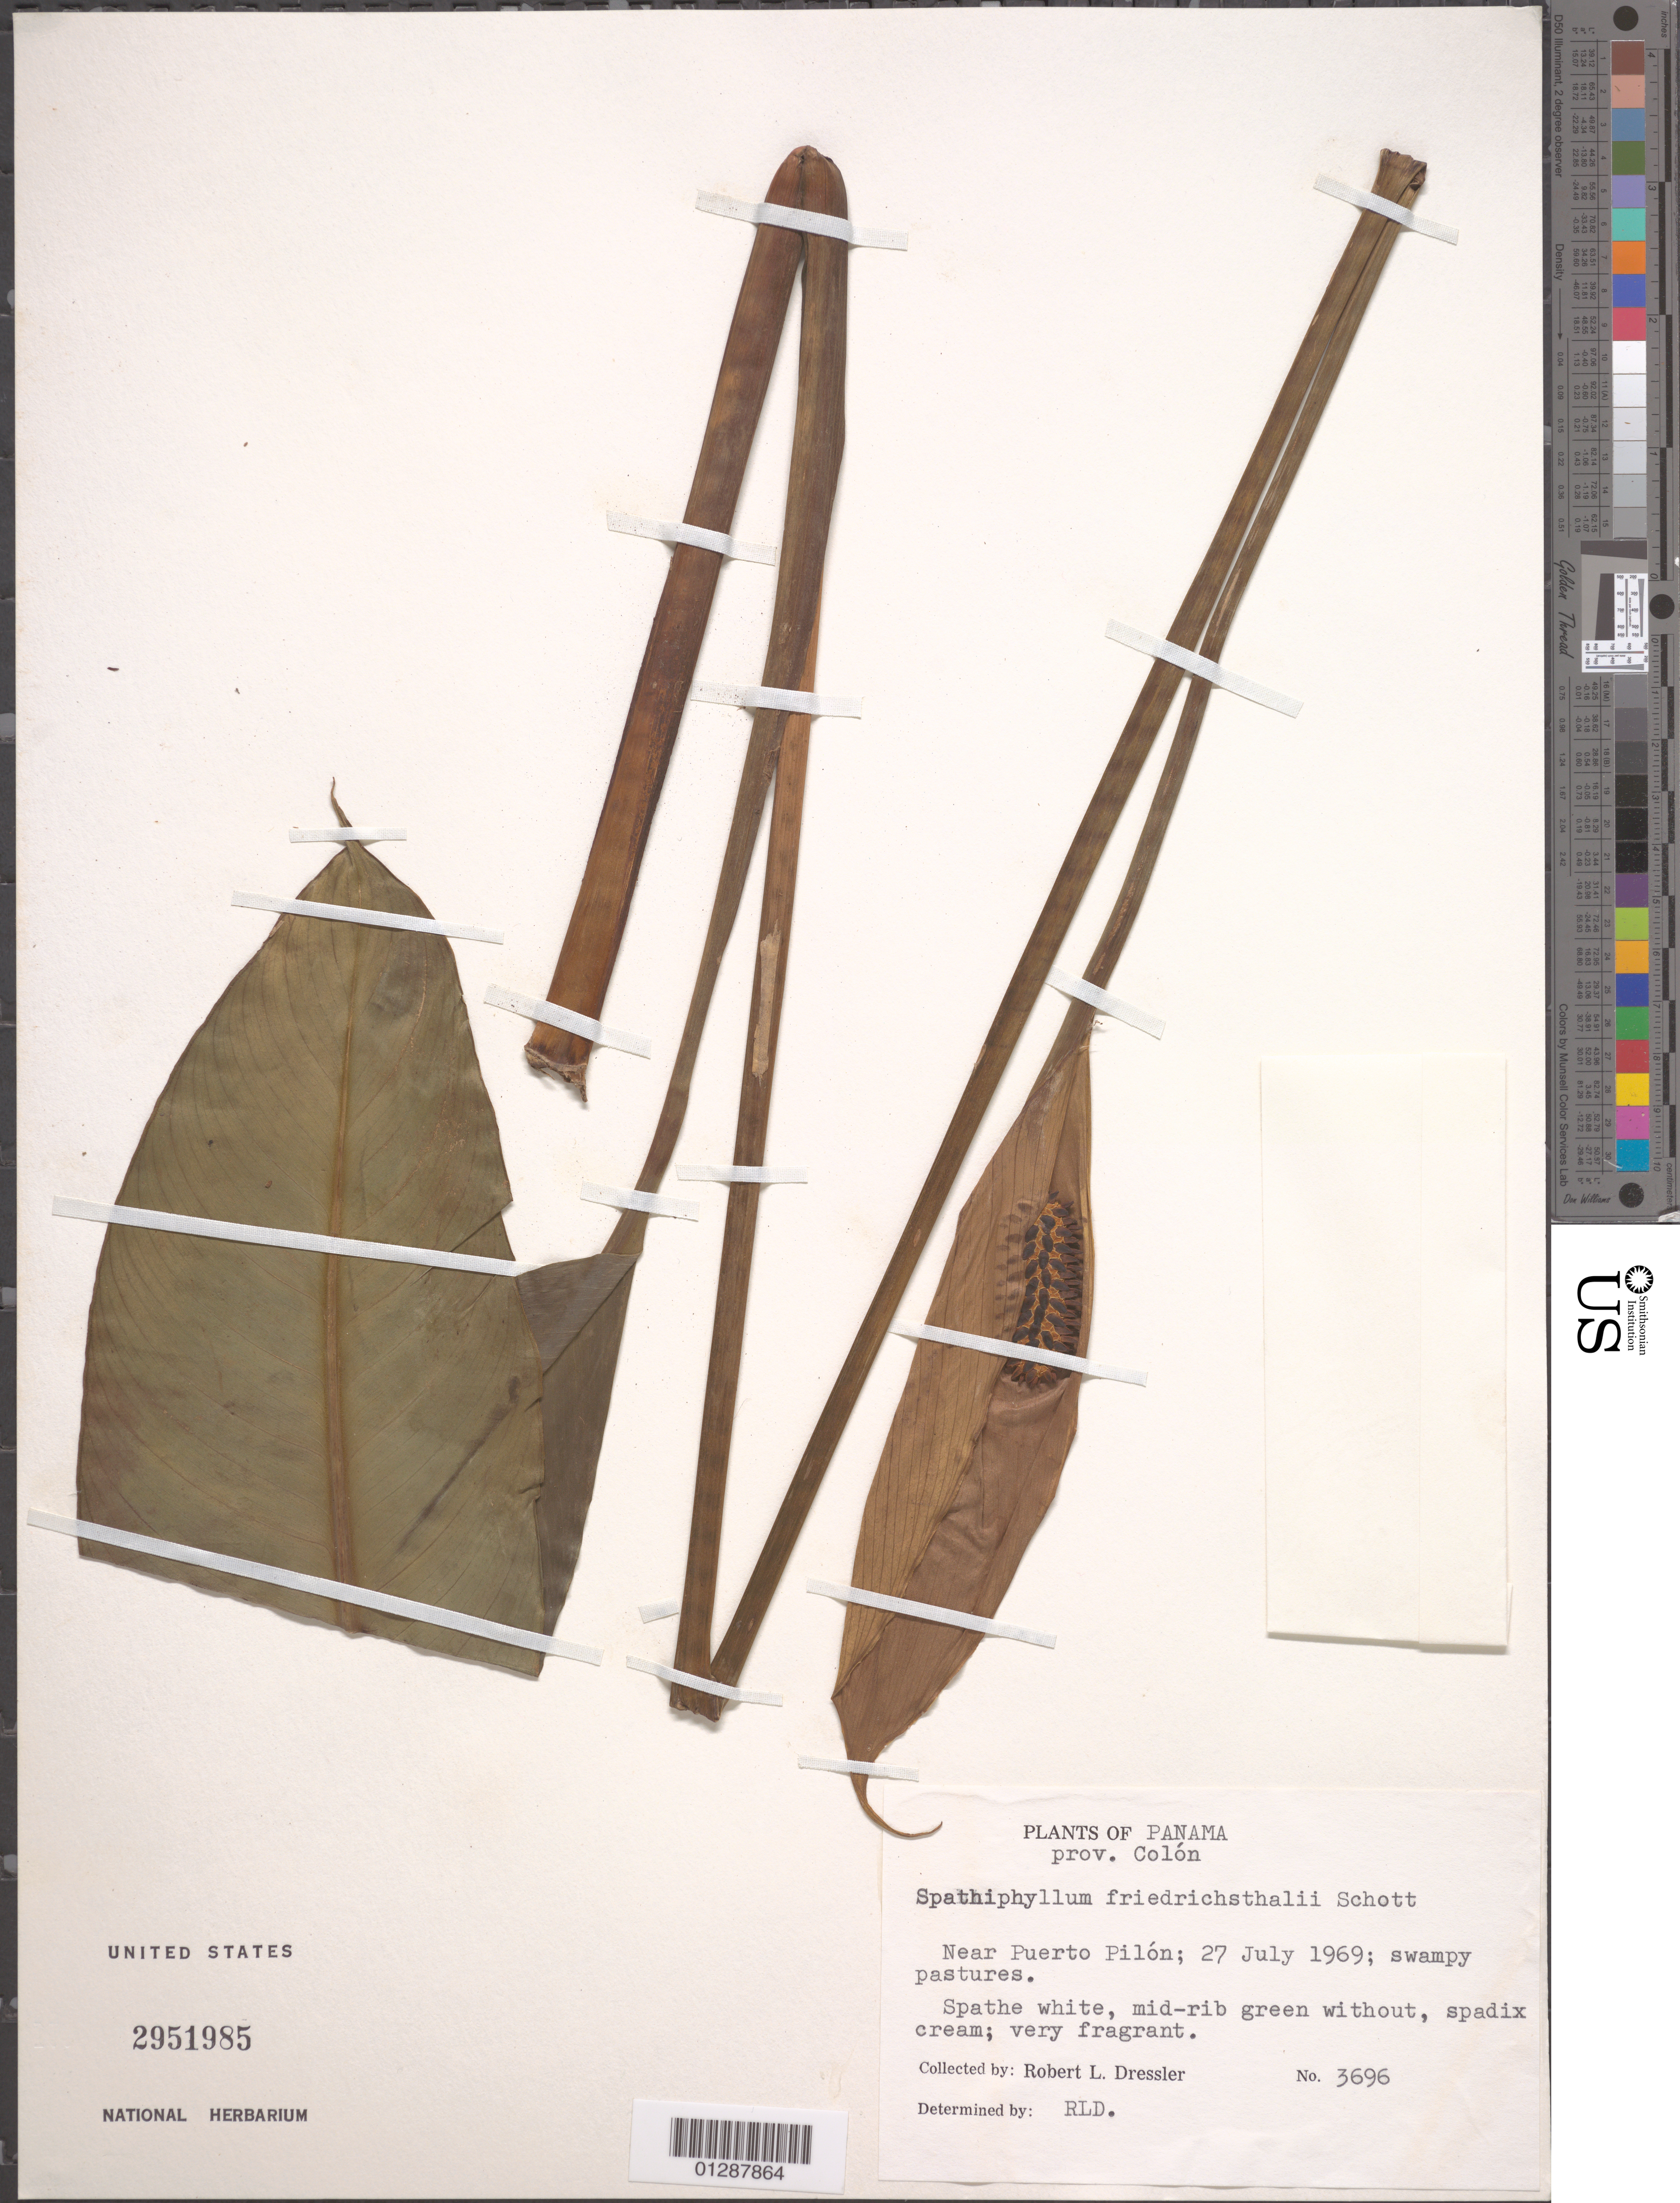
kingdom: Plantae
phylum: Tracheophyta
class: Liliopsida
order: Alismatales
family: Araceae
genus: Spathiphyllum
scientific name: Spathiphyllum friedrichsthalii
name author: Schott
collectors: R. Dressler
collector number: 3696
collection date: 1969-07-27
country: Panama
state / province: Colón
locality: Near Puerto Pilón.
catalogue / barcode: US 2951985